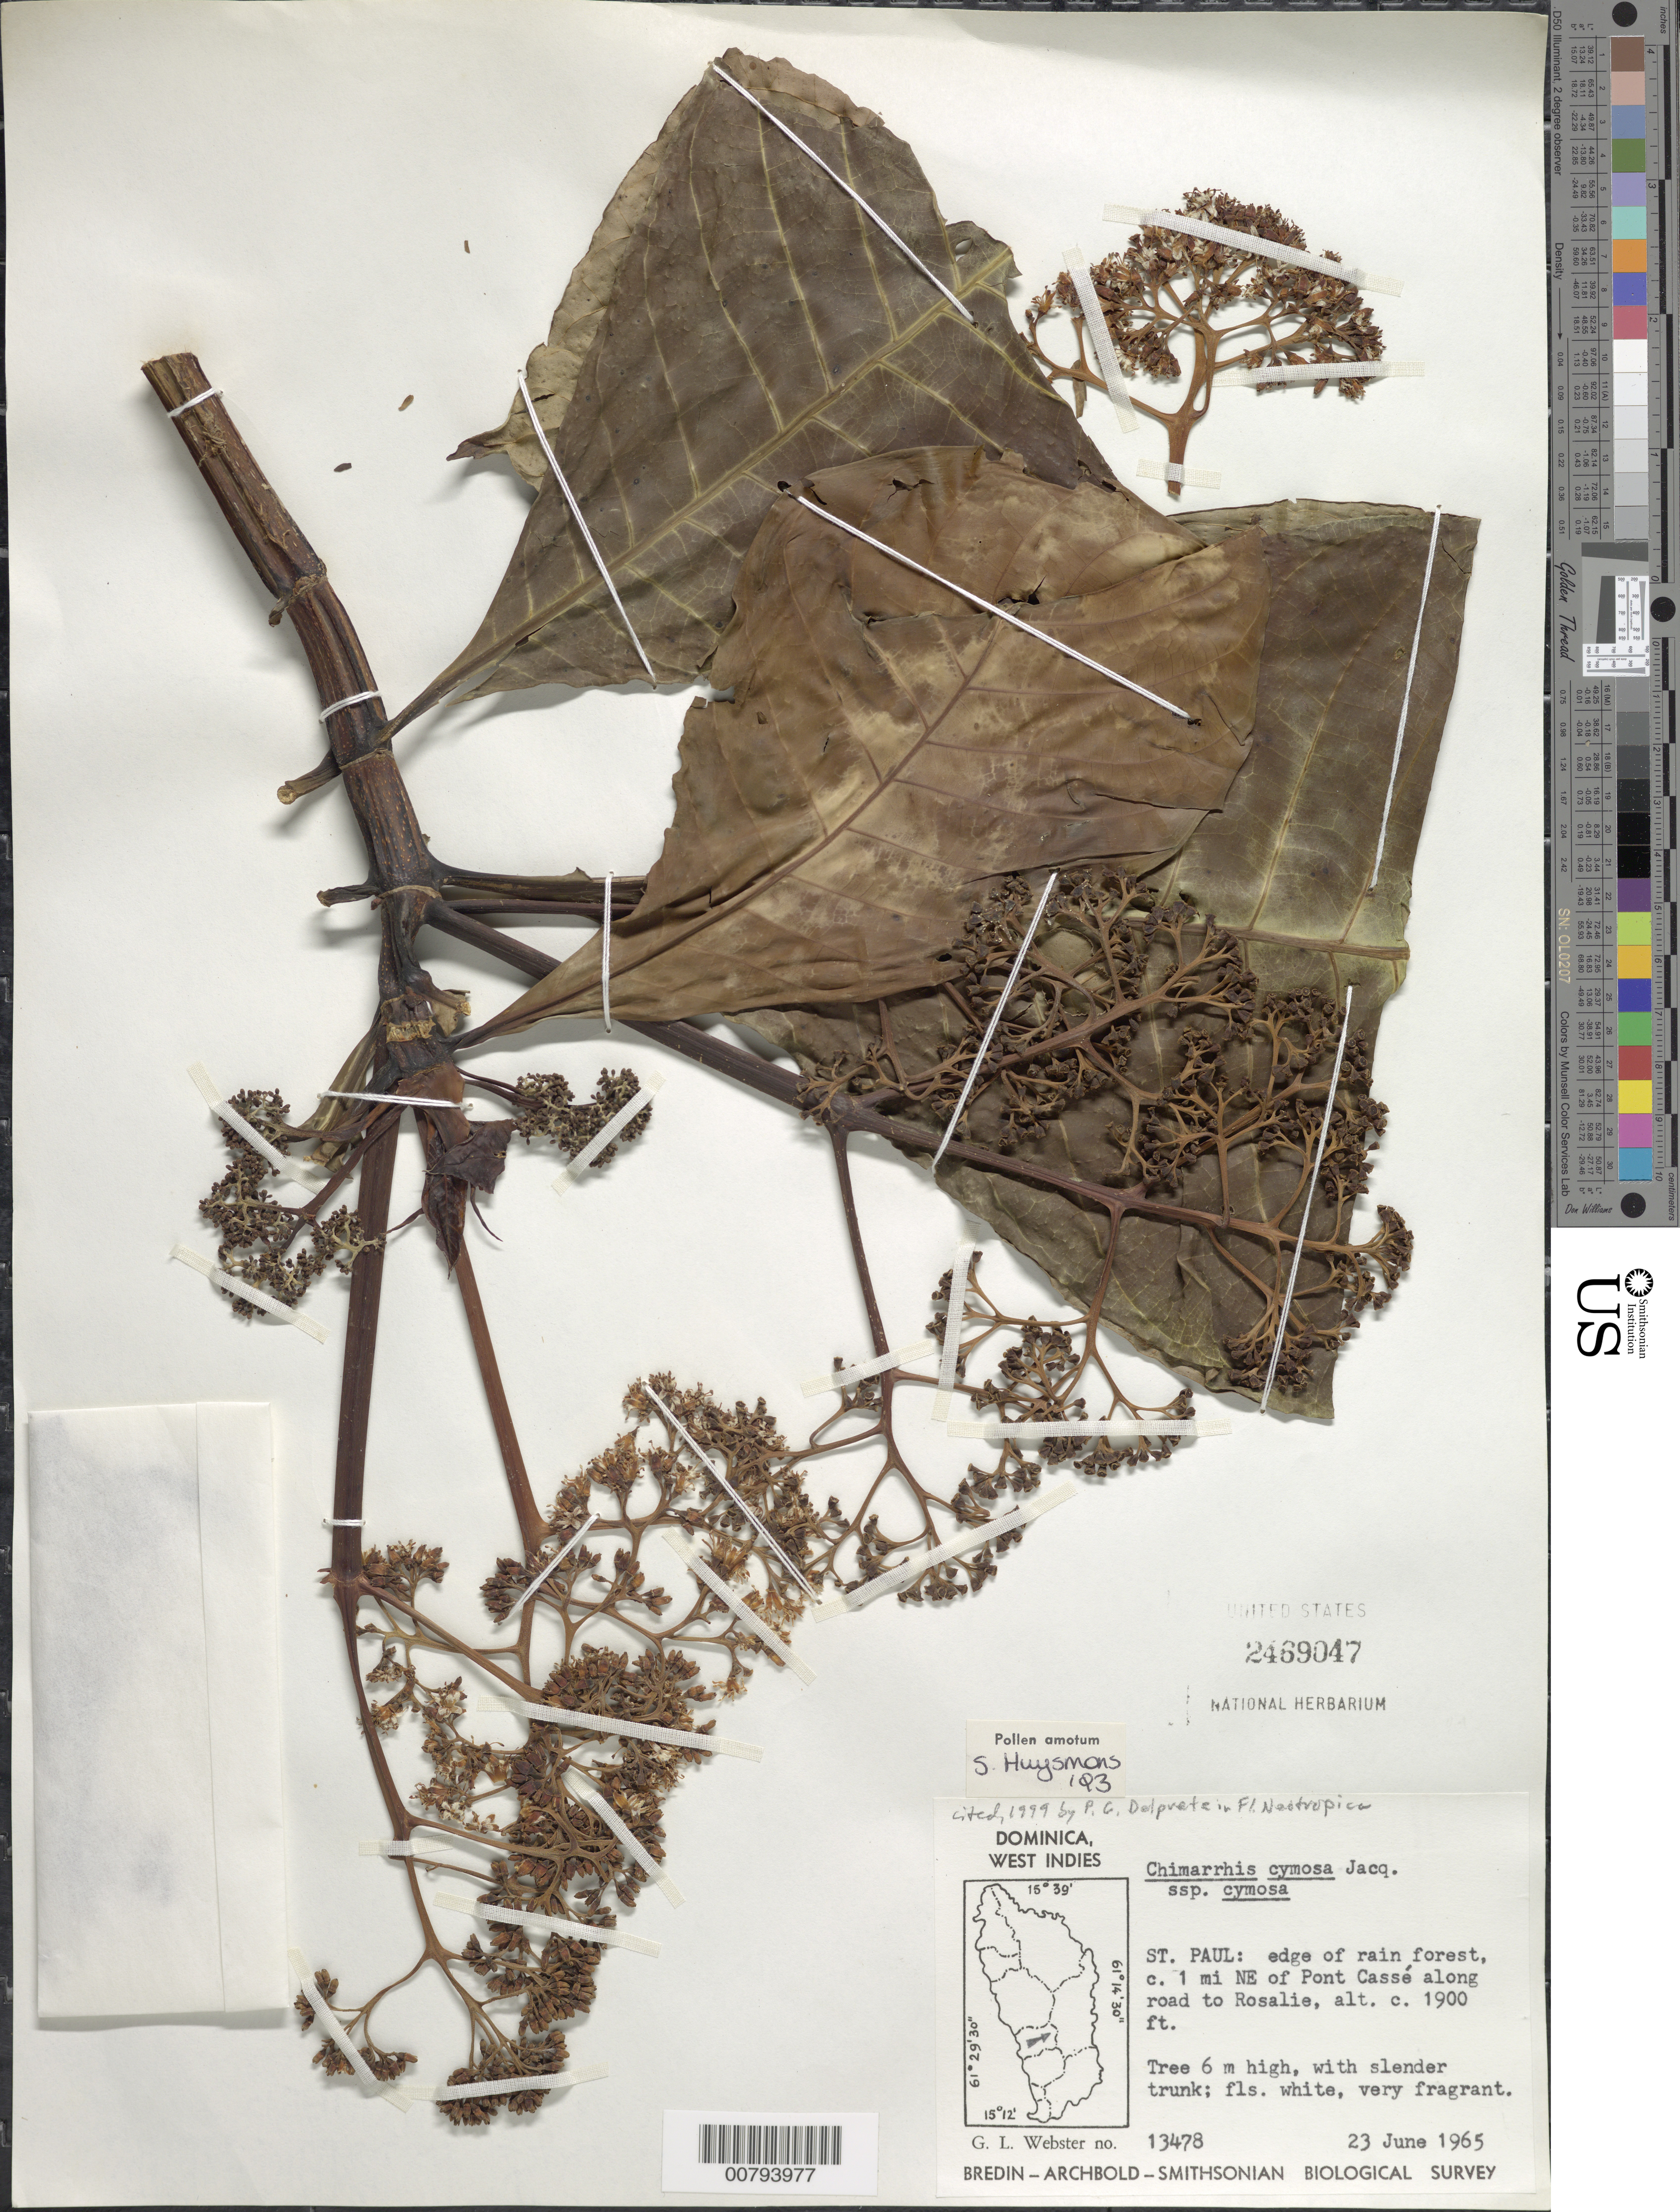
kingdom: Plantae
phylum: Tracheophyta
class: Magnoliopsida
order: Gentianales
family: Rubiaceae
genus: Chimarrhis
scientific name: Chimarrhis cymosa subsp. cymosa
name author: Jacq.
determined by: Delprete, P. G., Herb. de Guyane Cay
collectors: G. L. Webster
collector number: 13478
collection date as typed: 23 Jun 1965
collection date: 1965-06-23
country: Dominica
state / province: St. Paul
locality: Ca. 1 mi. NE of Pont Cassé along road to Rosalie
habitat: Edge fo rainforest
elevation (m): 579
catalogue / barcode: US 2469047